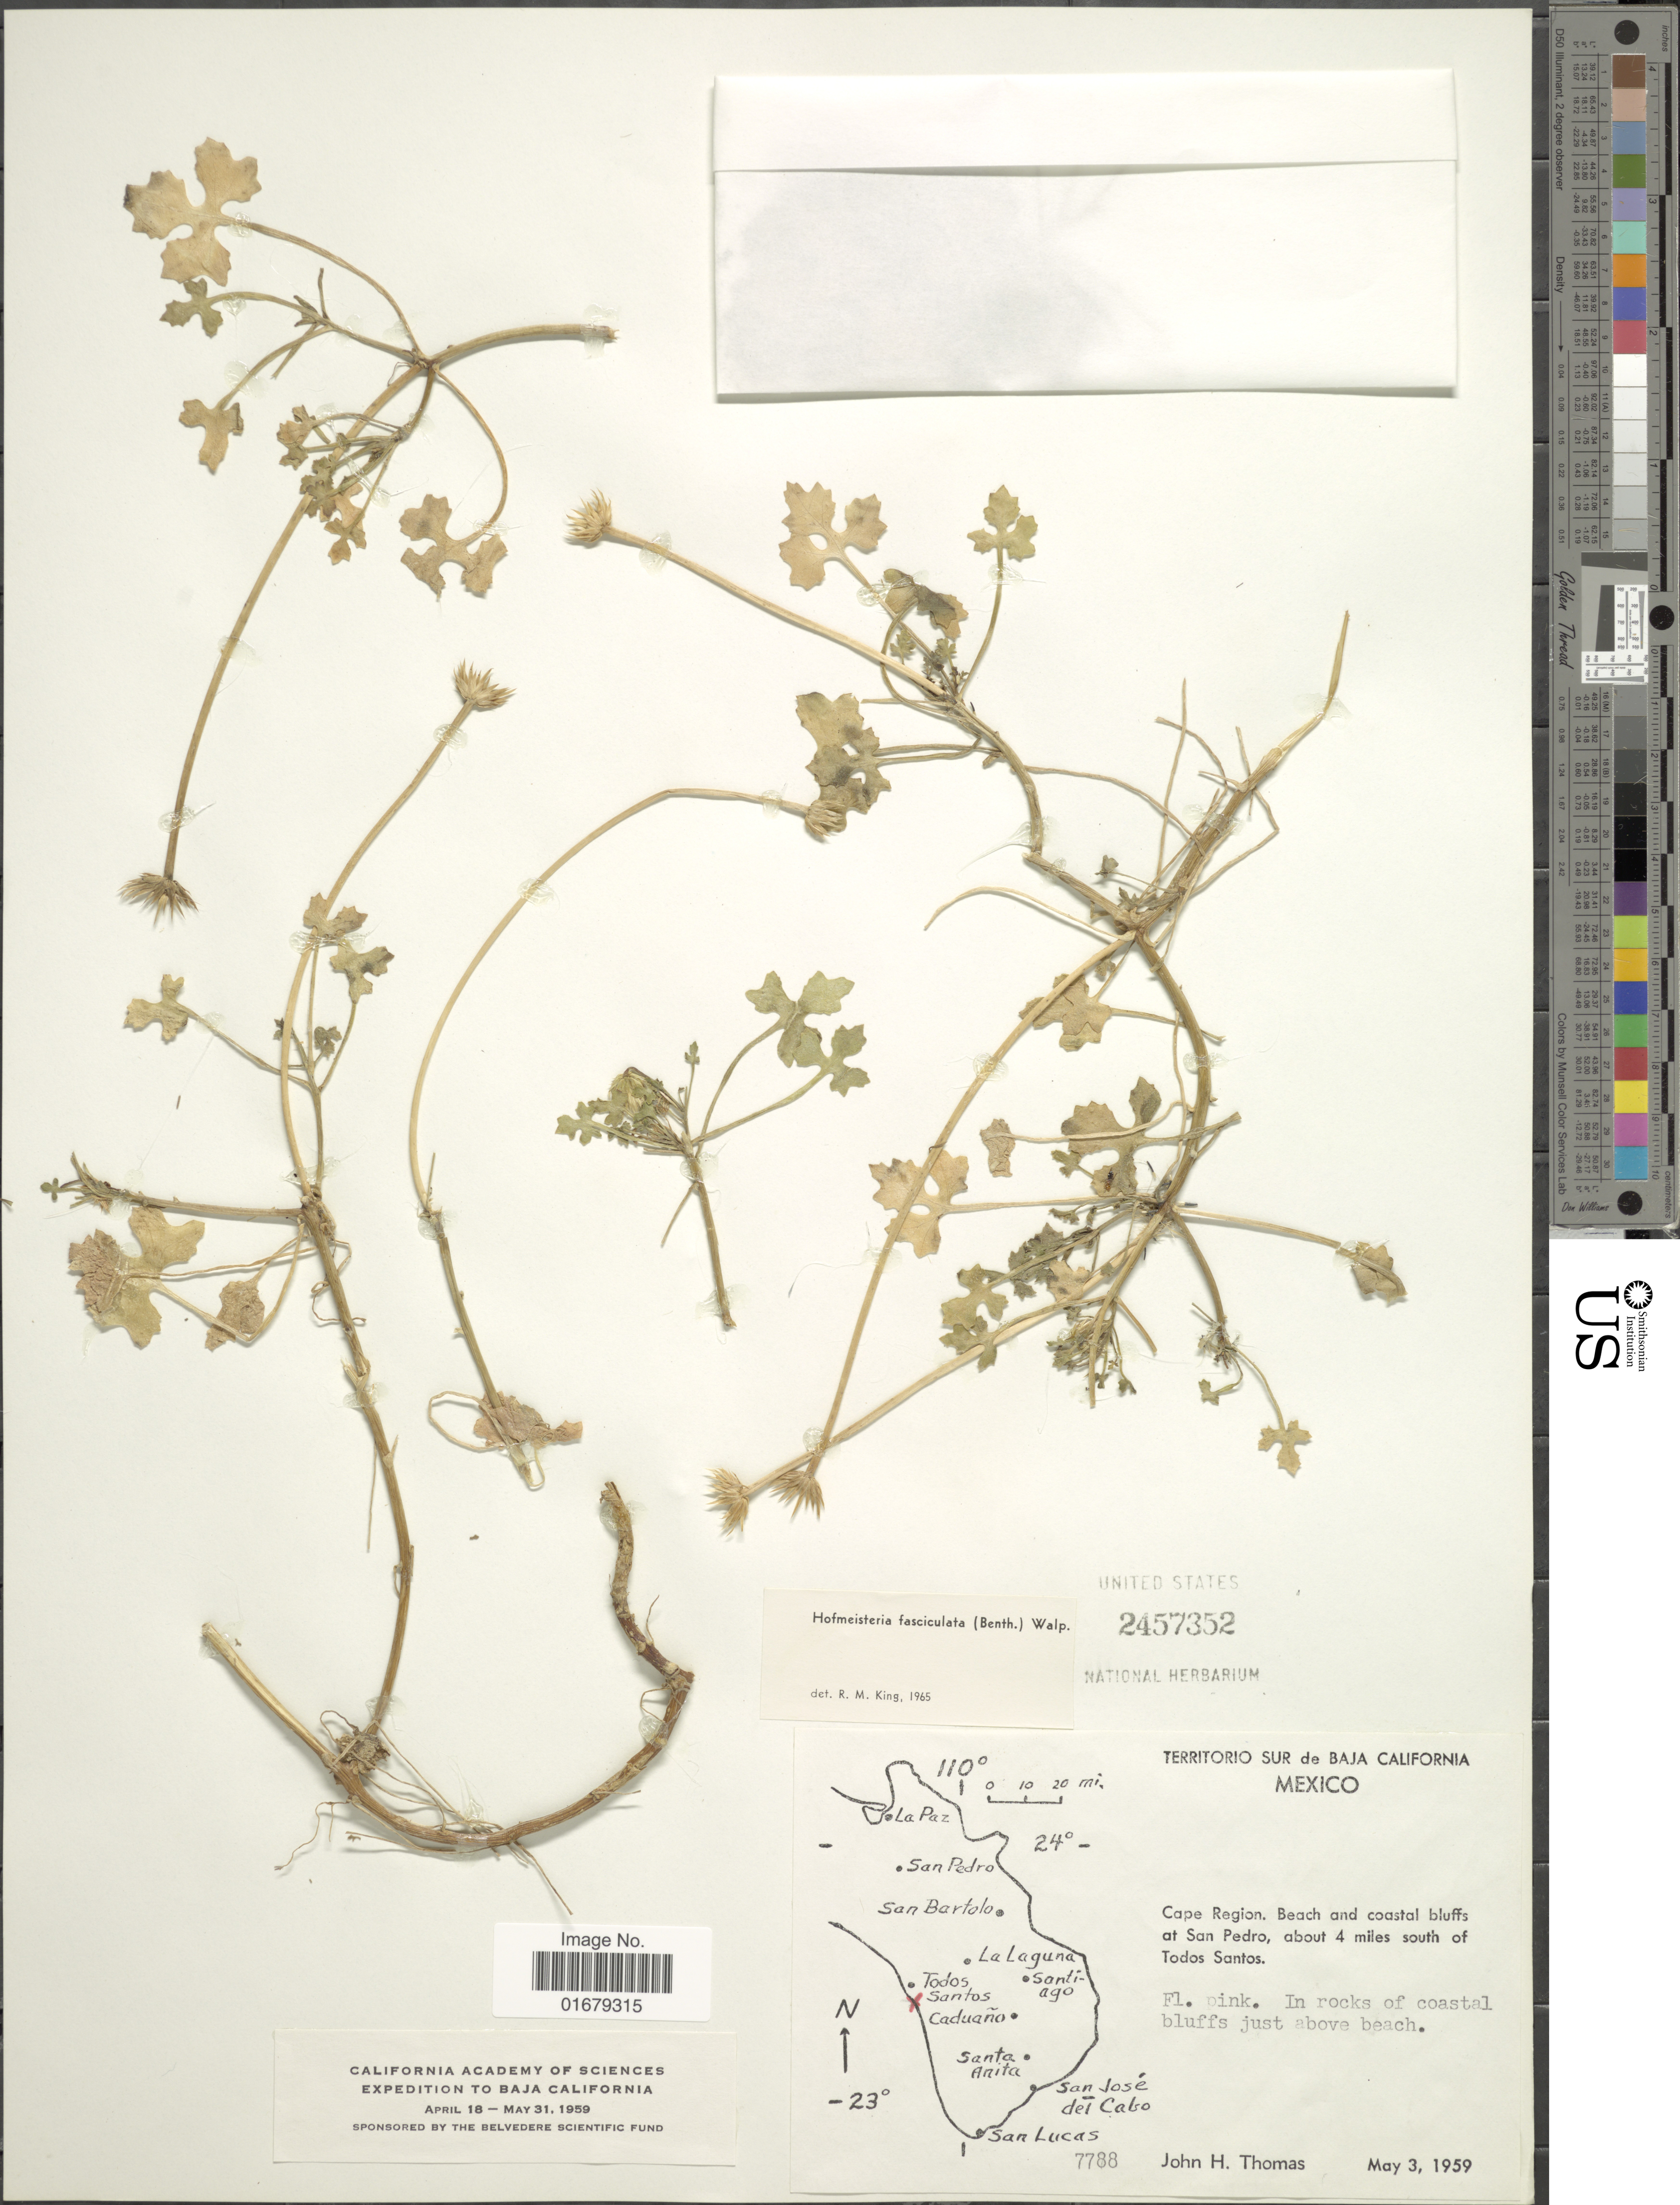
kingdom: Plantae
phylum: Tracheophyta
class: Magnoliopsida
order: Asterales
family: Asteraceae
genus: Hofmeisteria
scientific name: Hofmeisteria fasciculata var. pubescens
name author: (S. Watson) B.L. Rob.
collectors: J. H. Thomas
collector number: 7788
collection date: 1959-05-03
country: Mexico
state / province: Baja California Sur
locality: Cape Region, Beach and coastal bluffs at San Pedro, about 4 miles south of Todos Santos.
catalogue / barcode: US 2457352